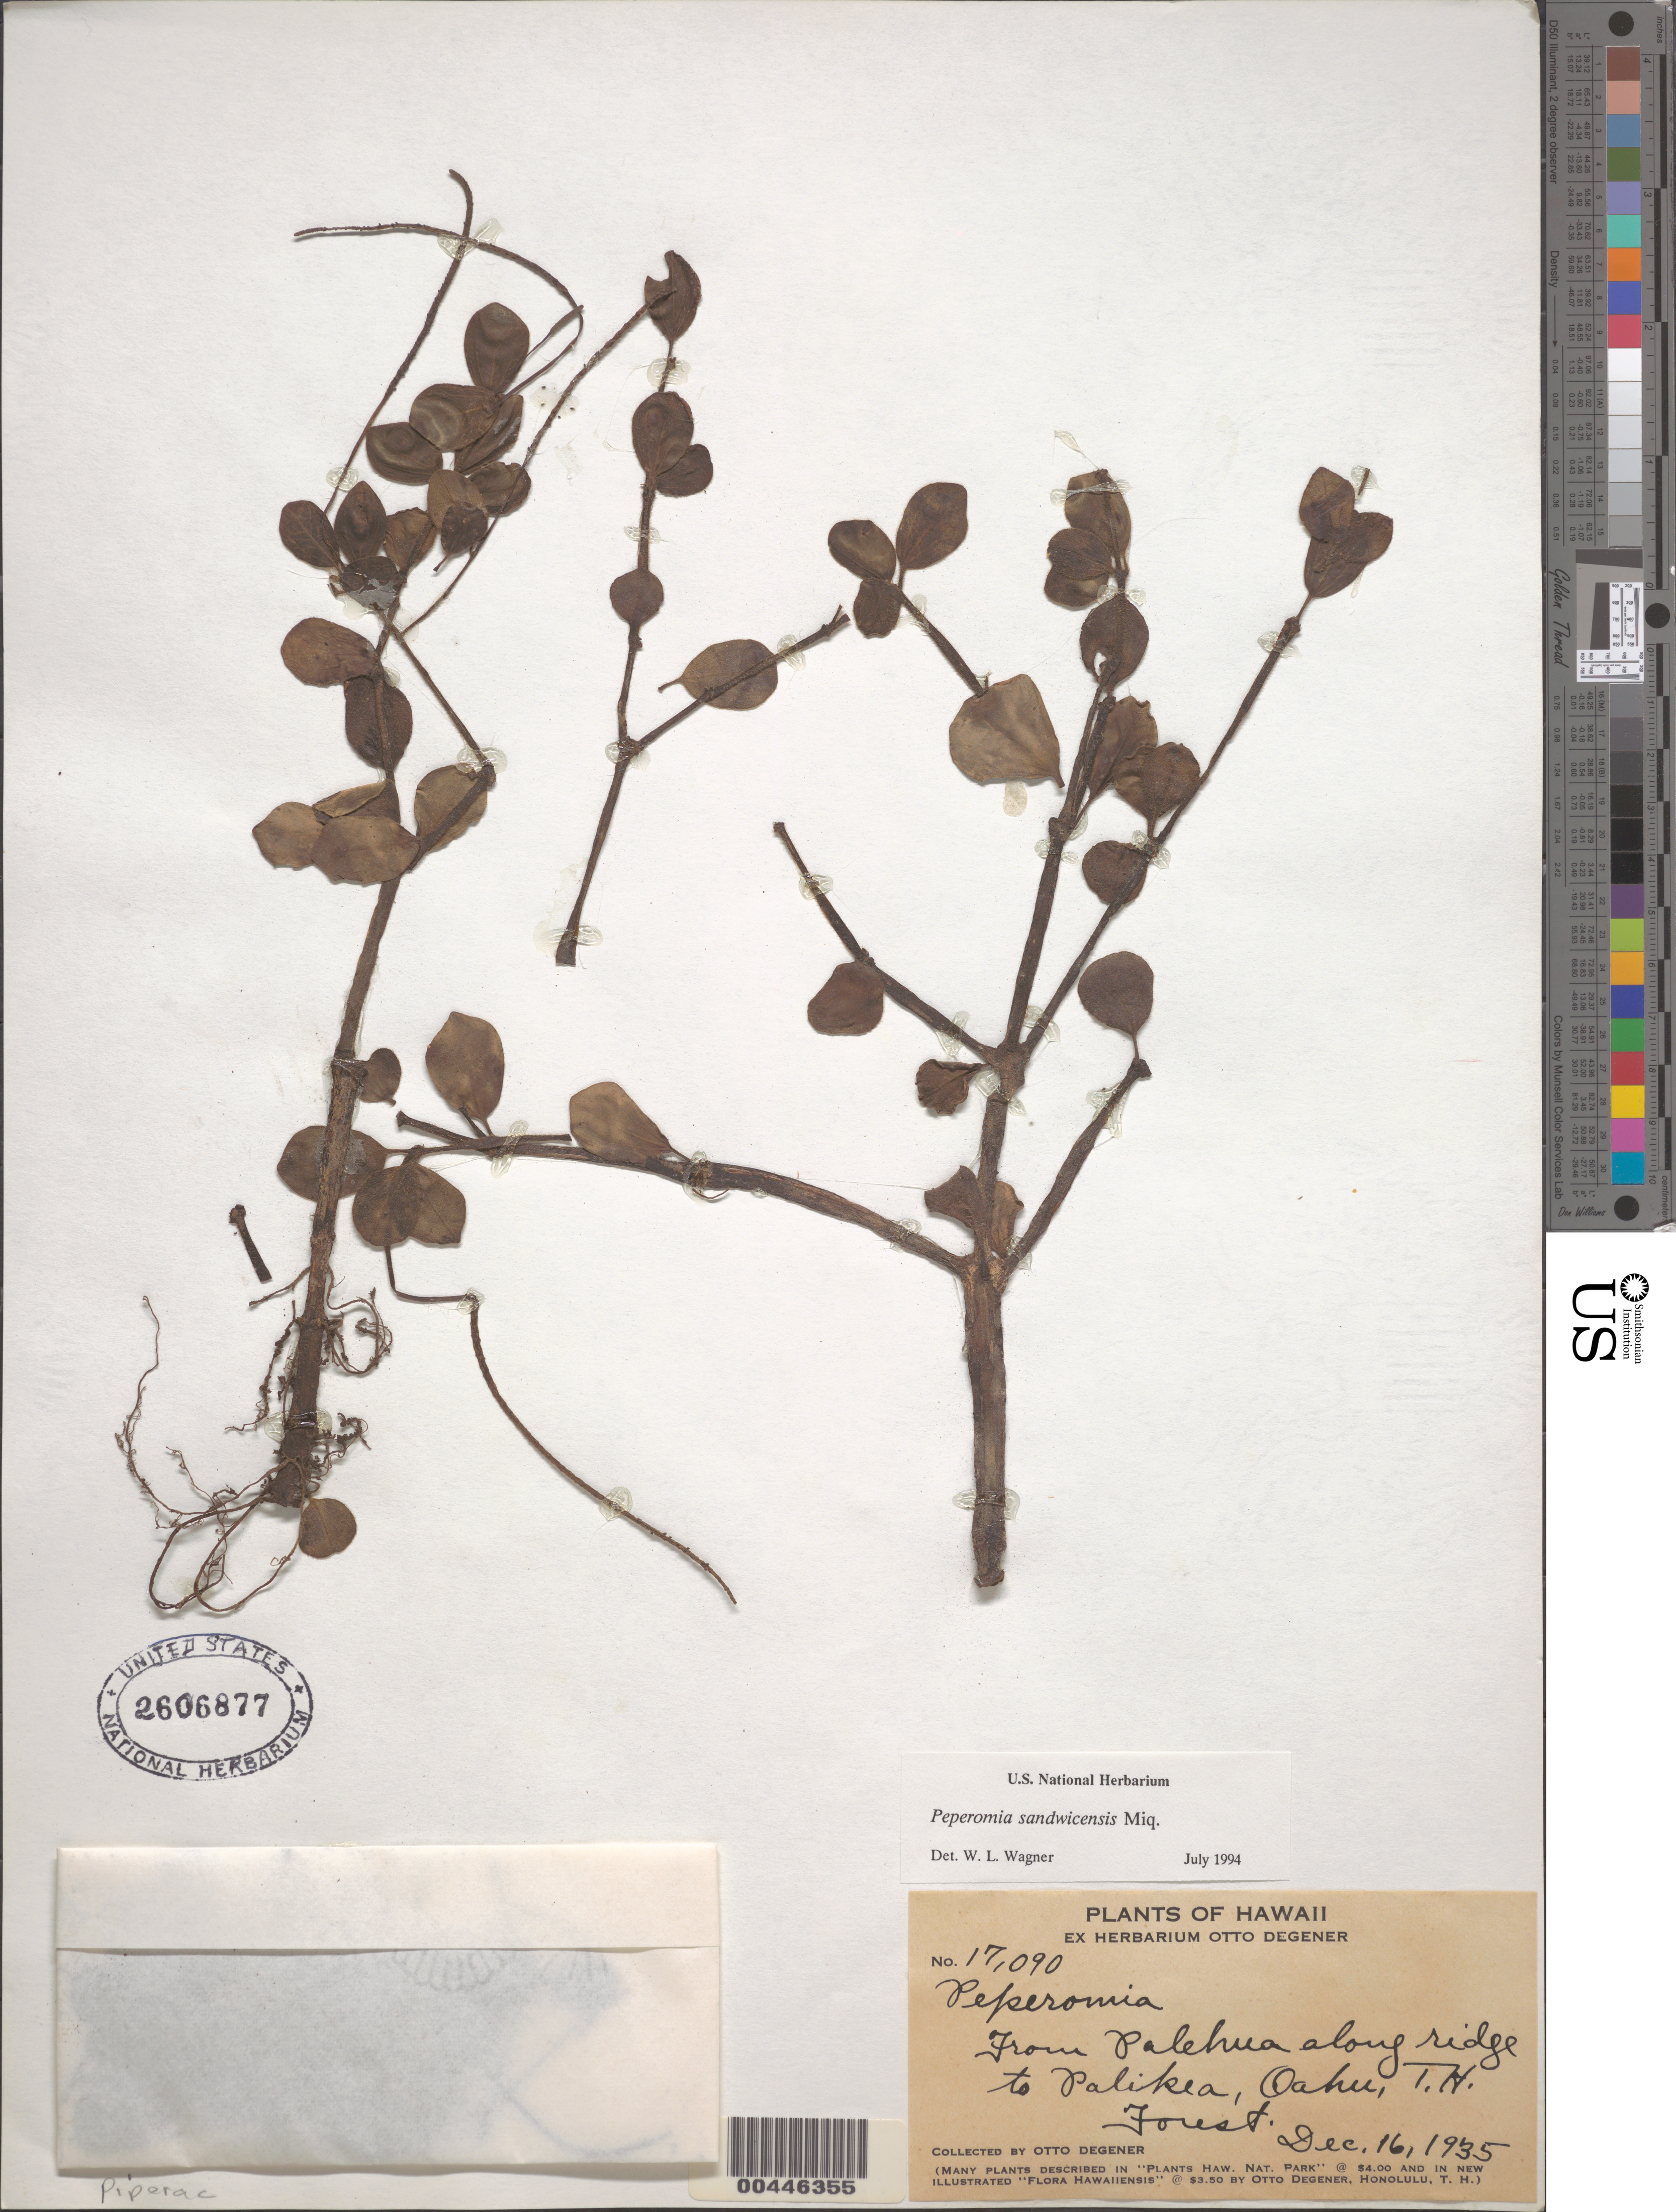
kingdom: Plantae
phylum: Tracheophyta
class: Magnoliopsida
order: Piperales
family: Piperaceae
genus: Peperomia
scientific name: Peperomia sandwicensis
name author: Miq.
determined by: Wagner, W. L., (BOT), Smithsonian Institution - National Museum of Natural History (UNITED STATES)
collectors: O. Degener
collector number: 17090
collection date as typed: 16 Dec 1935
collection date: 1935-12-16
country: United States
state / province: Hawaii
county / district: Honolulu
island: Oahu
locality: From Palehua along ridge to Palikea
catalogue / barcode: US 2606877